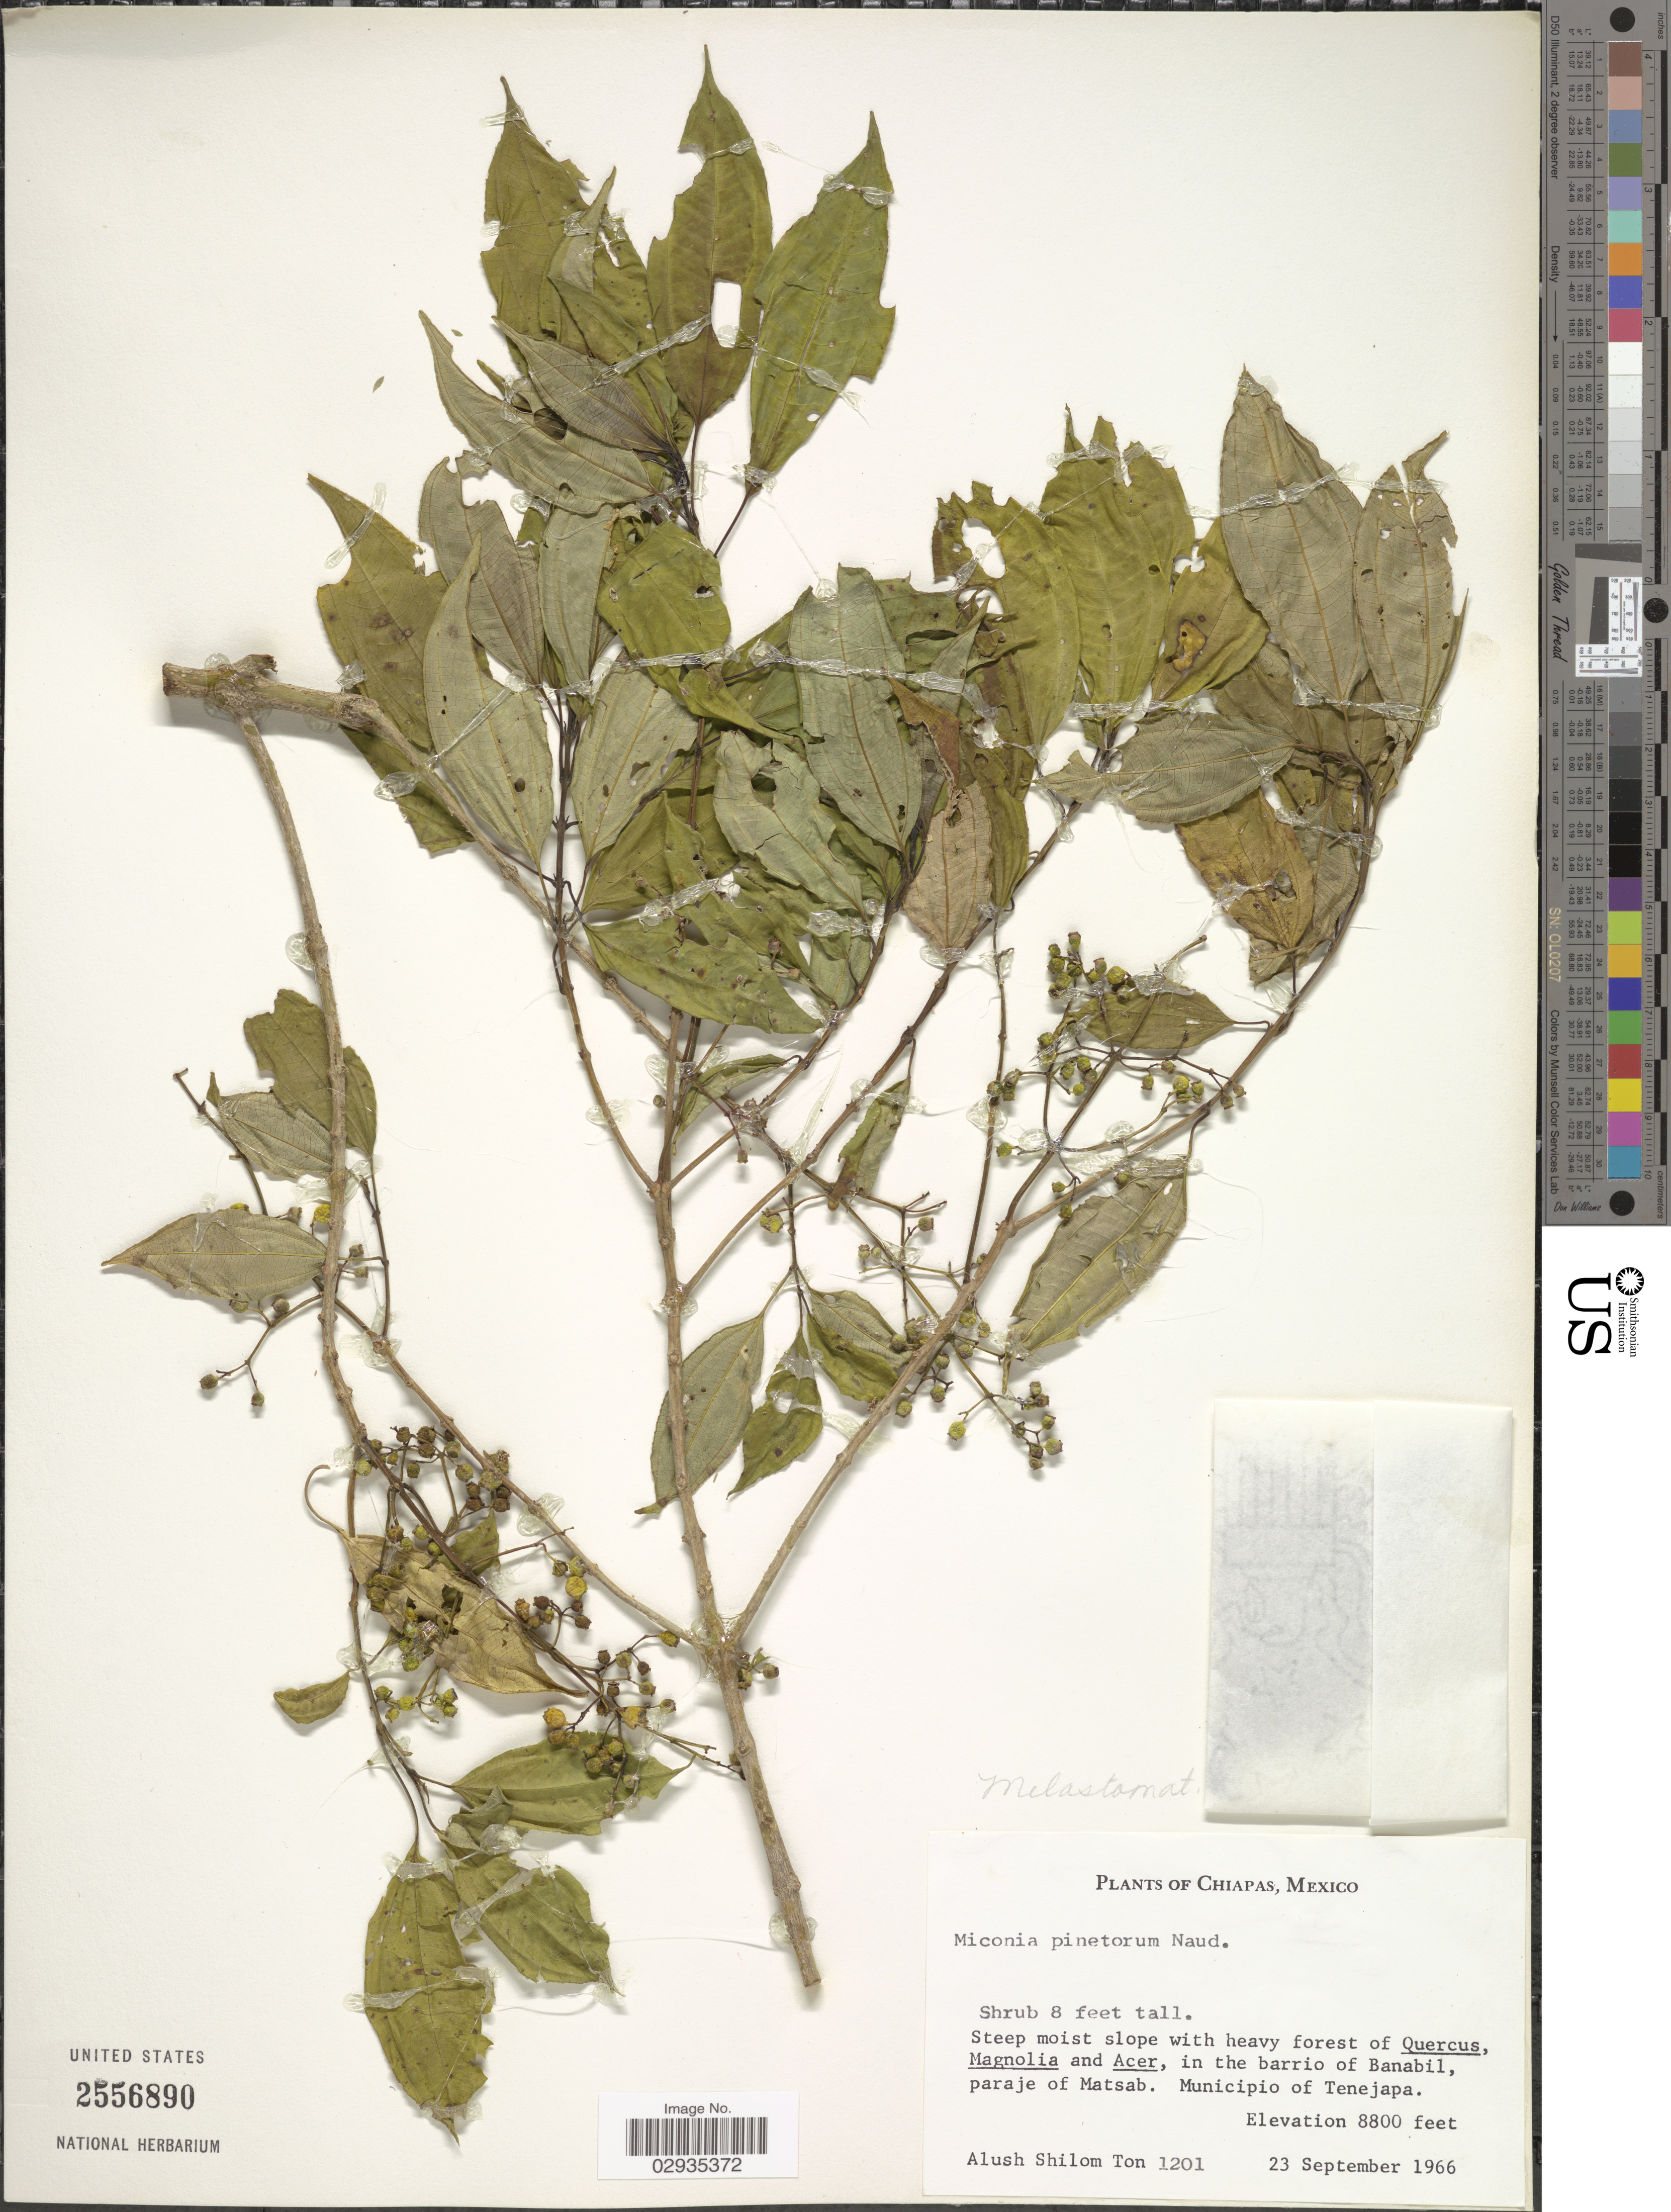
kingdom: Plantae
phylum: Tracheophyta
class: Magnoliopsida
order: Myrtales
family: Melastomataceae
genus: Miconia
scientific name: Miconia pinetorum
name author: Naudin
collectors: A. M. Ton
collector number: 1201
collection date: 1966-09-23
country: Mexico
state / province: Chiapas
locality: In the barrio of Banabil, paraje of Matsab, Municipio of Tenejapa.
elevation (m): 2682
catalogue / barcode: US 2556890